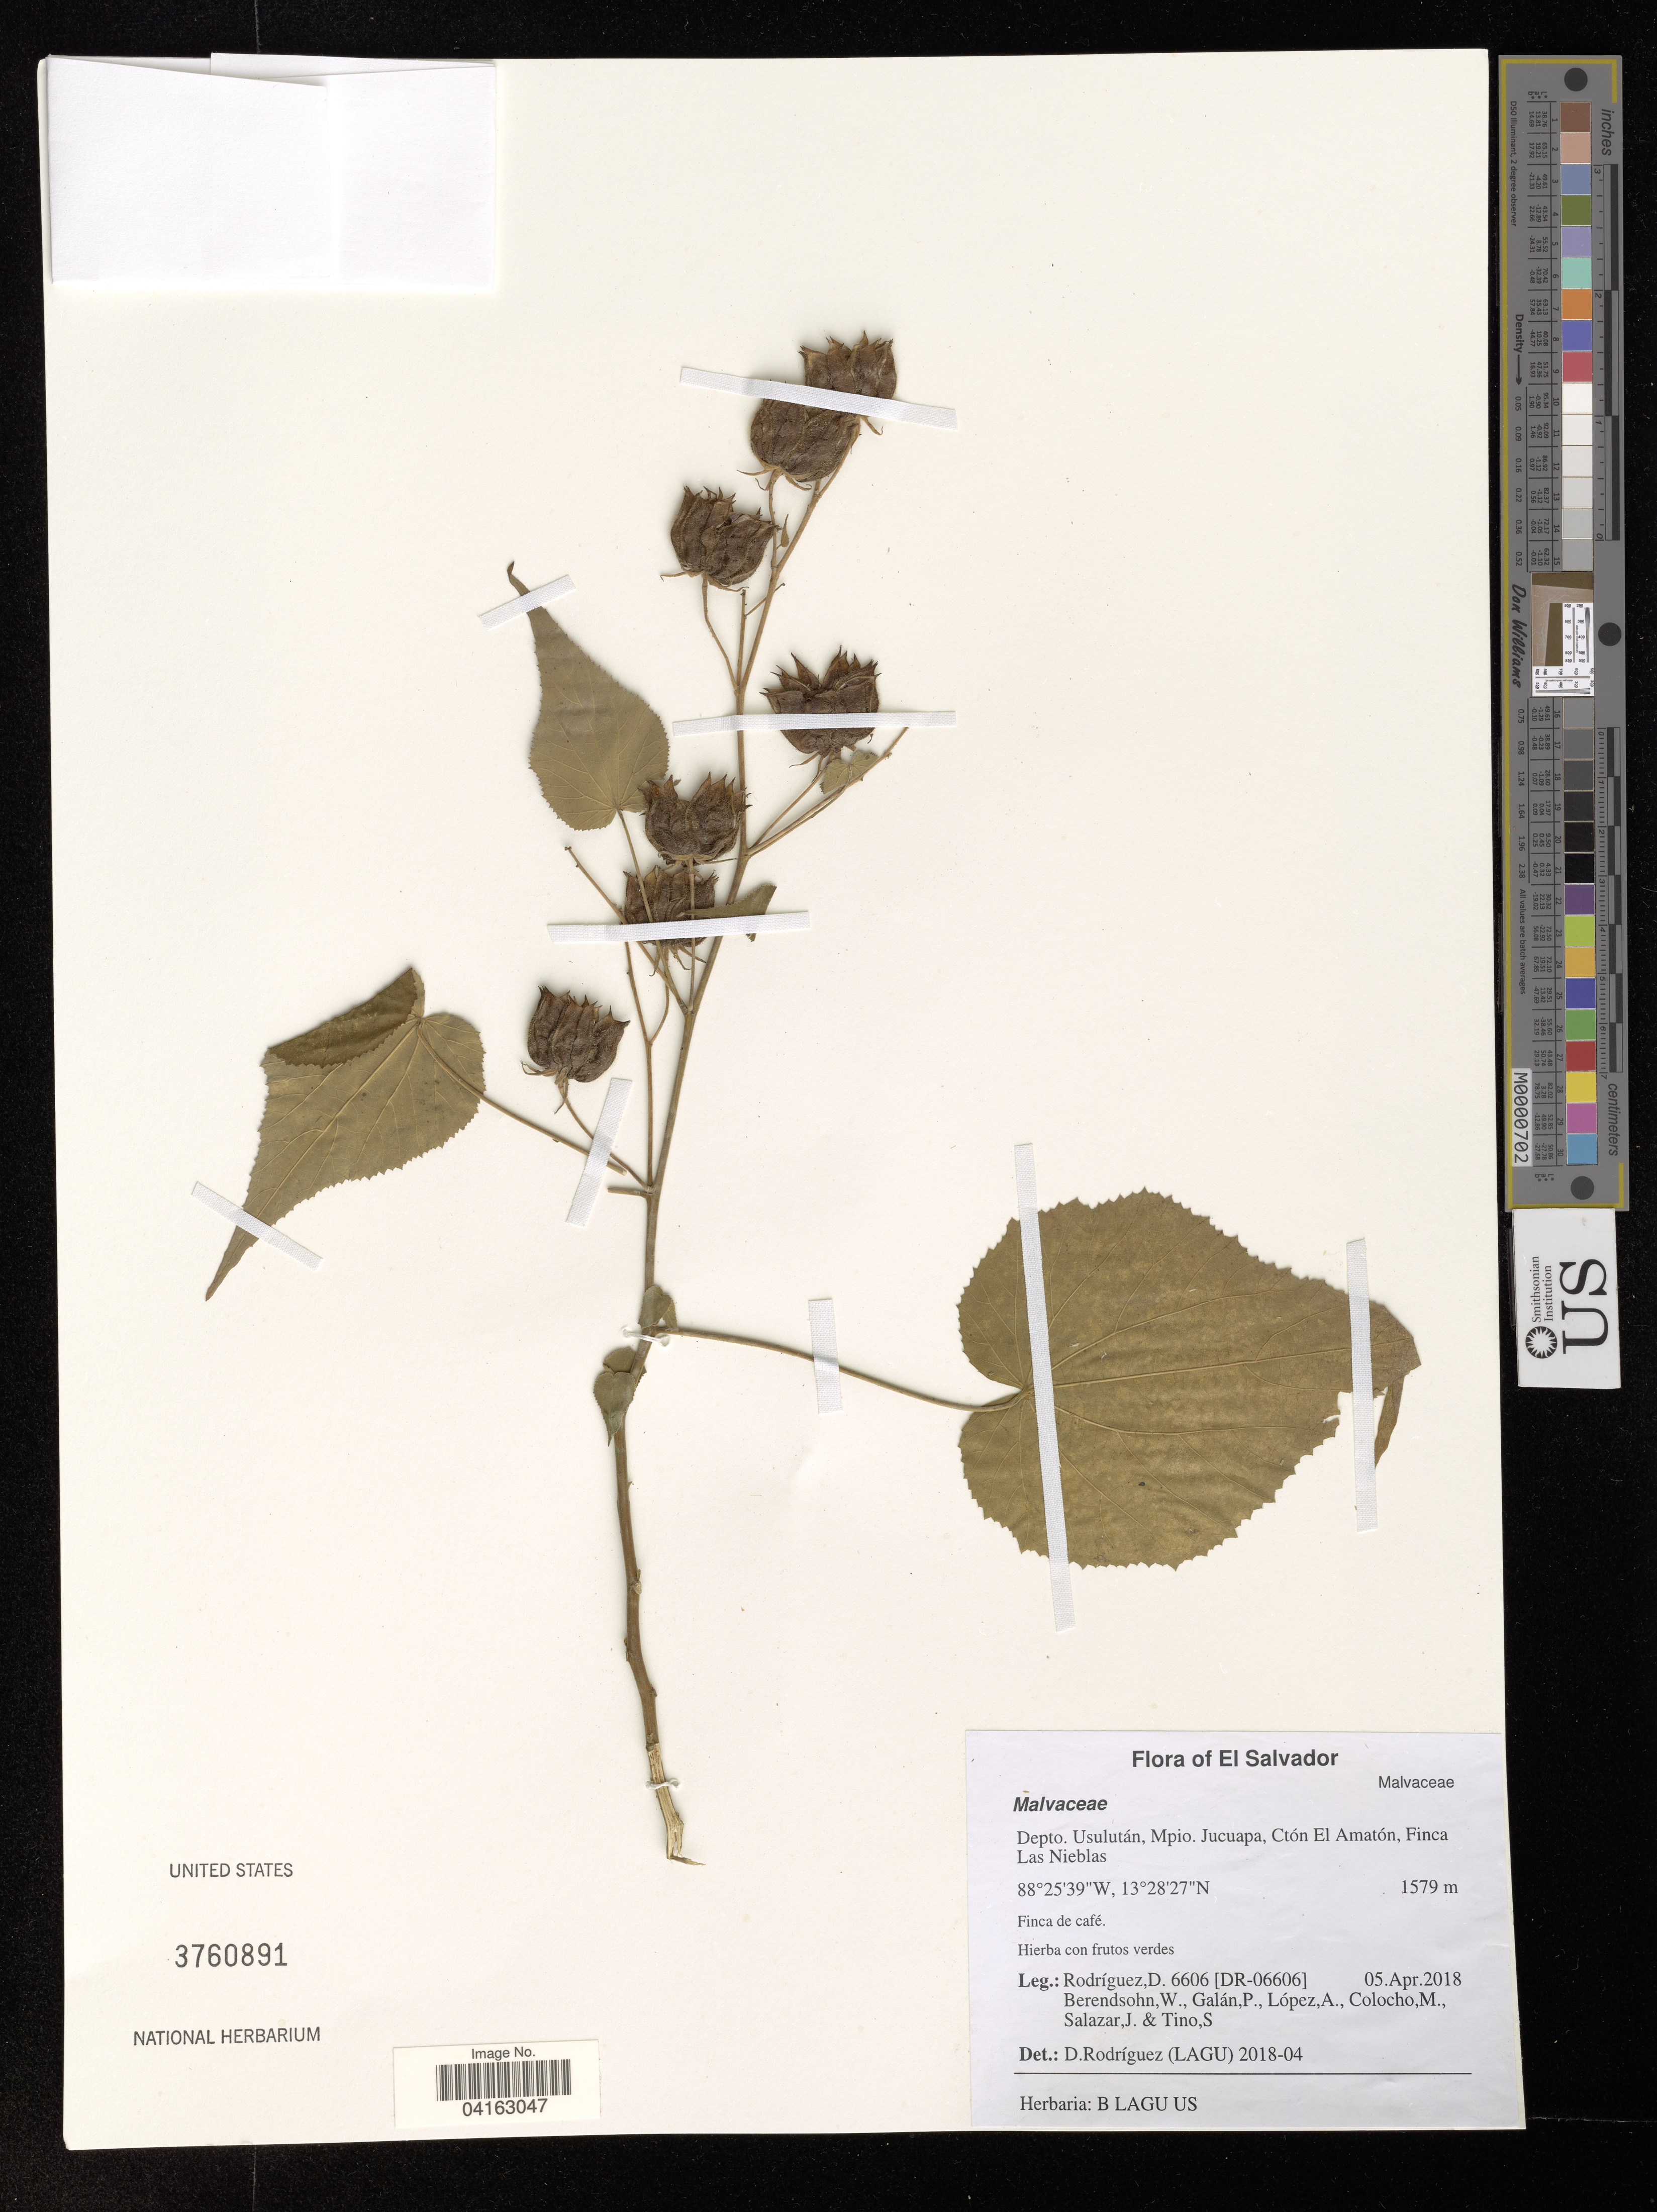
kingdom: Plantae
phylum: Tracheophyta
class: Magnoliopsida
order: Malvales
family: Malvaceae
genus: Abutilon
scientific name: Abutilon divaricatum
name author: Turcz.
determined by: Dorr, Laurence J., Curator (BOT), Smithsonian Institution - National Museum of Natural History (UNITED STATES)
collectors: D. Rodriguez, W. Berendsohn, P. Galan, A. López & et al.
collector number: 6606 / [DR-06606]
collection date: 2018-04-05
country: El Salvador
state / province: Usulutan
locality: Depto. Usulután, Mpio. Jucuapa, Ctón El Amatón, Finca Las Nieblas.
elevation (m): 1579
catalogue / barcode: US 3760891